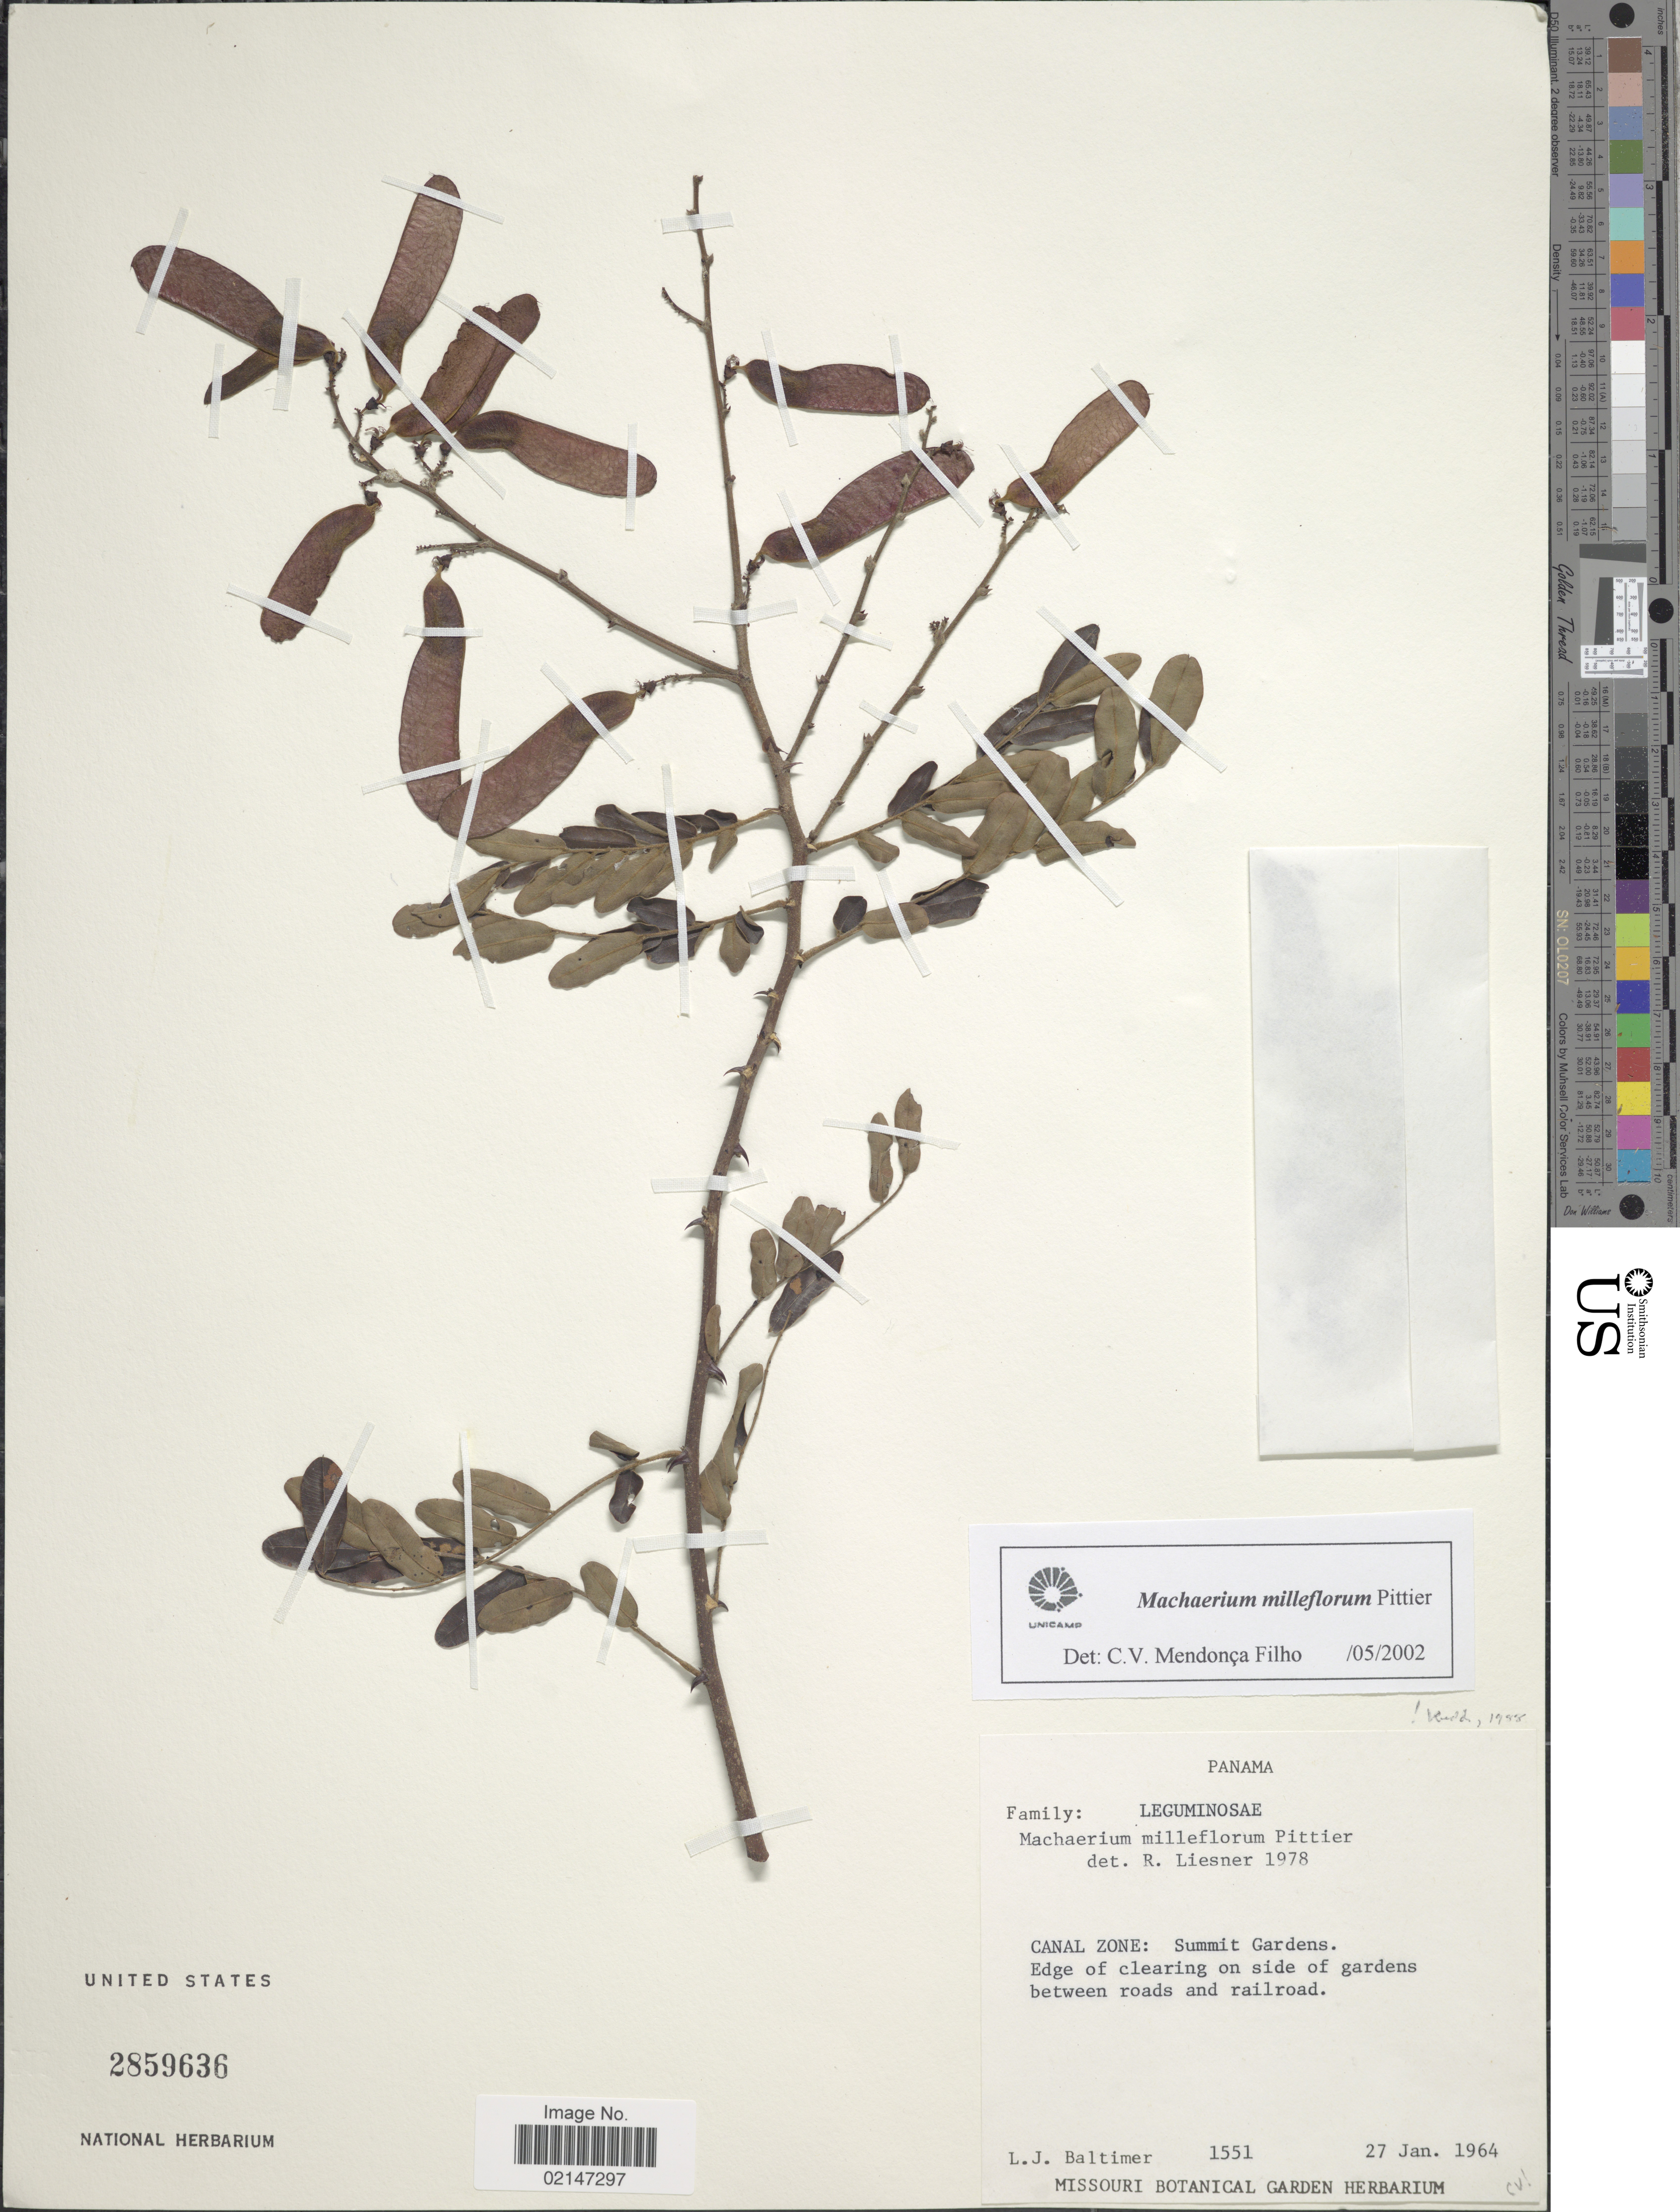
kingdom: Plantae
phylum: Tracheophyta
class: Magnoliopsida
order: Fabales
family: Fabaceae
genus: Machaerium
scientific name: Machaerium milleflorum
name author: Pittier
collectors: L. Baltimer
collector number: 1551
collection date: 1964-01-27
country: Panama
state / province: Colón / Panamá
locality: Canal Zone: Summit Gardens. Edge of clearings on side of gardens between roads and railroad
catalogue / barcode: US 2859636